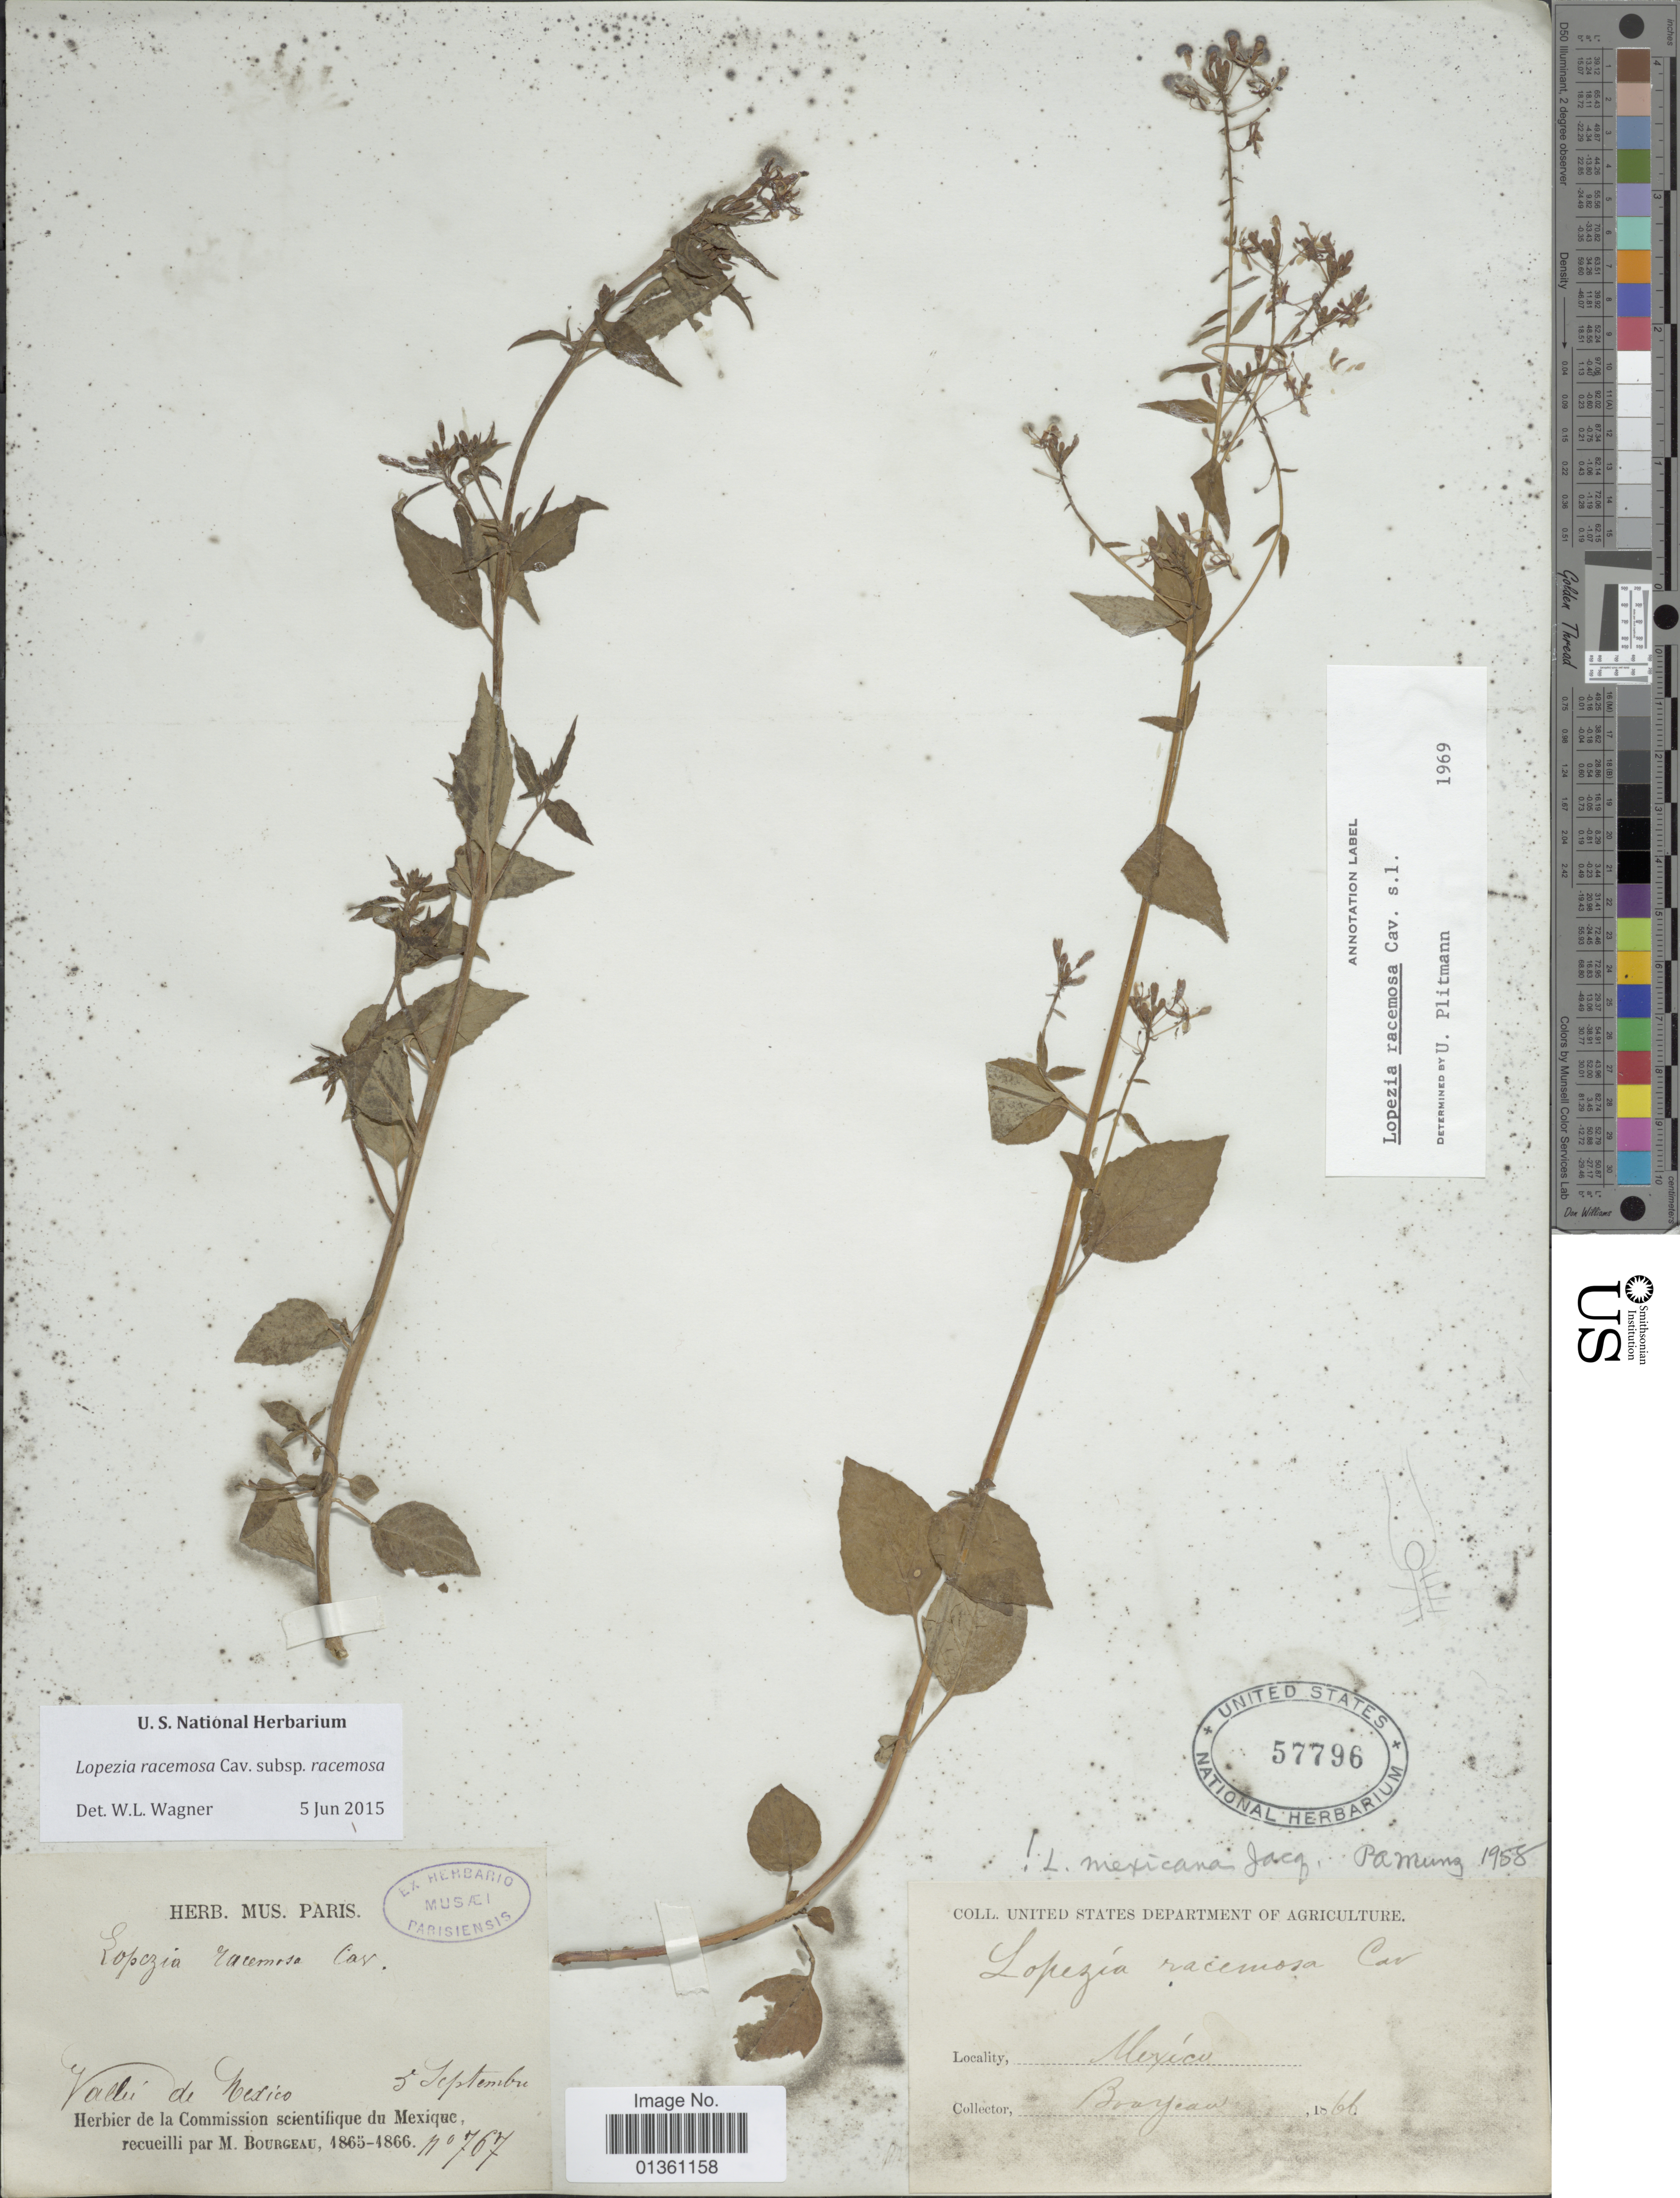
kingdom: Plantae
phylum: Tracheophyta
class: Magnoliopsida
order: Myrtales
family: Onagraceae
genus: Lopezia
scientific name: Lopezia racemosa subsp. racemosa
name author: Cav.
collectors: M. Bourgeau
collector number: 767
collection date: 1865-09-05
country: Mexico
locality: Vallee de Mexico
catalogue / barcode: US 57796